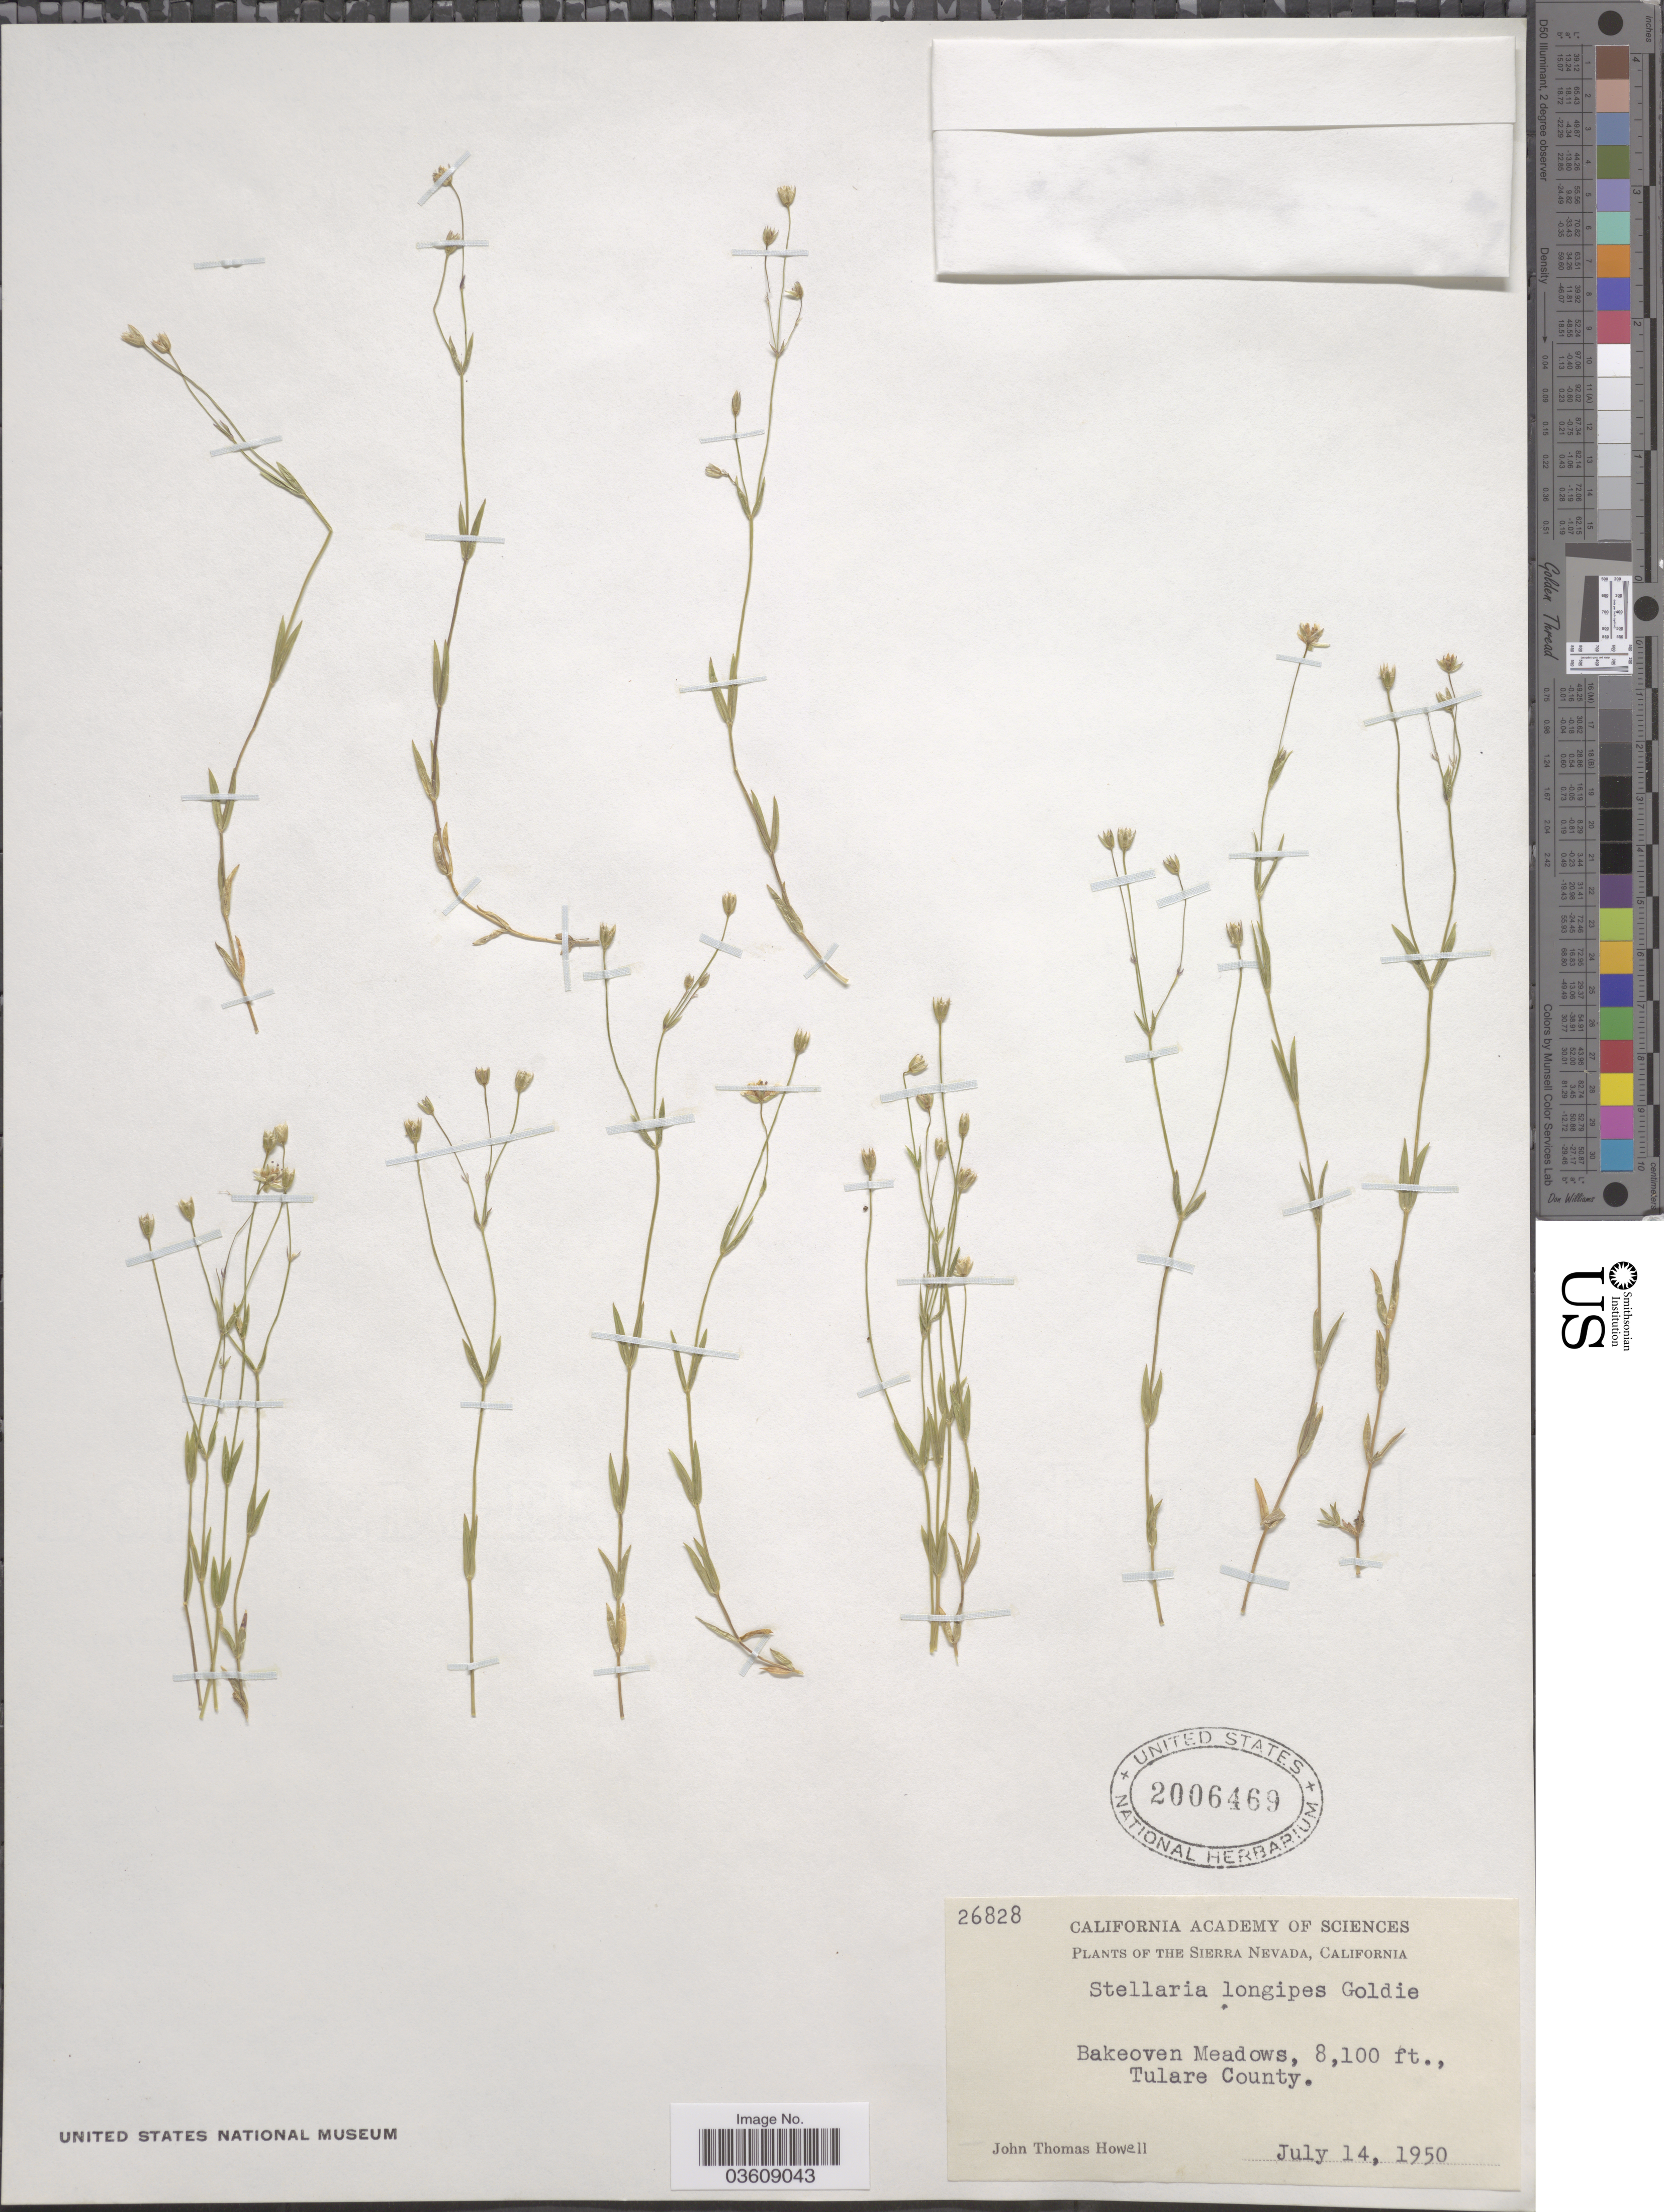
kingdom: Plantae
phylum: Tracheophyta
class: Magnoliopsida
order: Caryophyllales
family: Caryophyllaceae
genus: Stellaria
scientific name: Stellaria longipes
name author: Goldie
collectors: J. T. Howell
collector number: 26828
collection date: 1950-07-14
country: United States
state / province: California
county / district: Tulare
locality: Sierra Nevada. Bakeoven Meadows, Tulare County.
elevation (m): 2469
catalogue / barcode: US 2006469